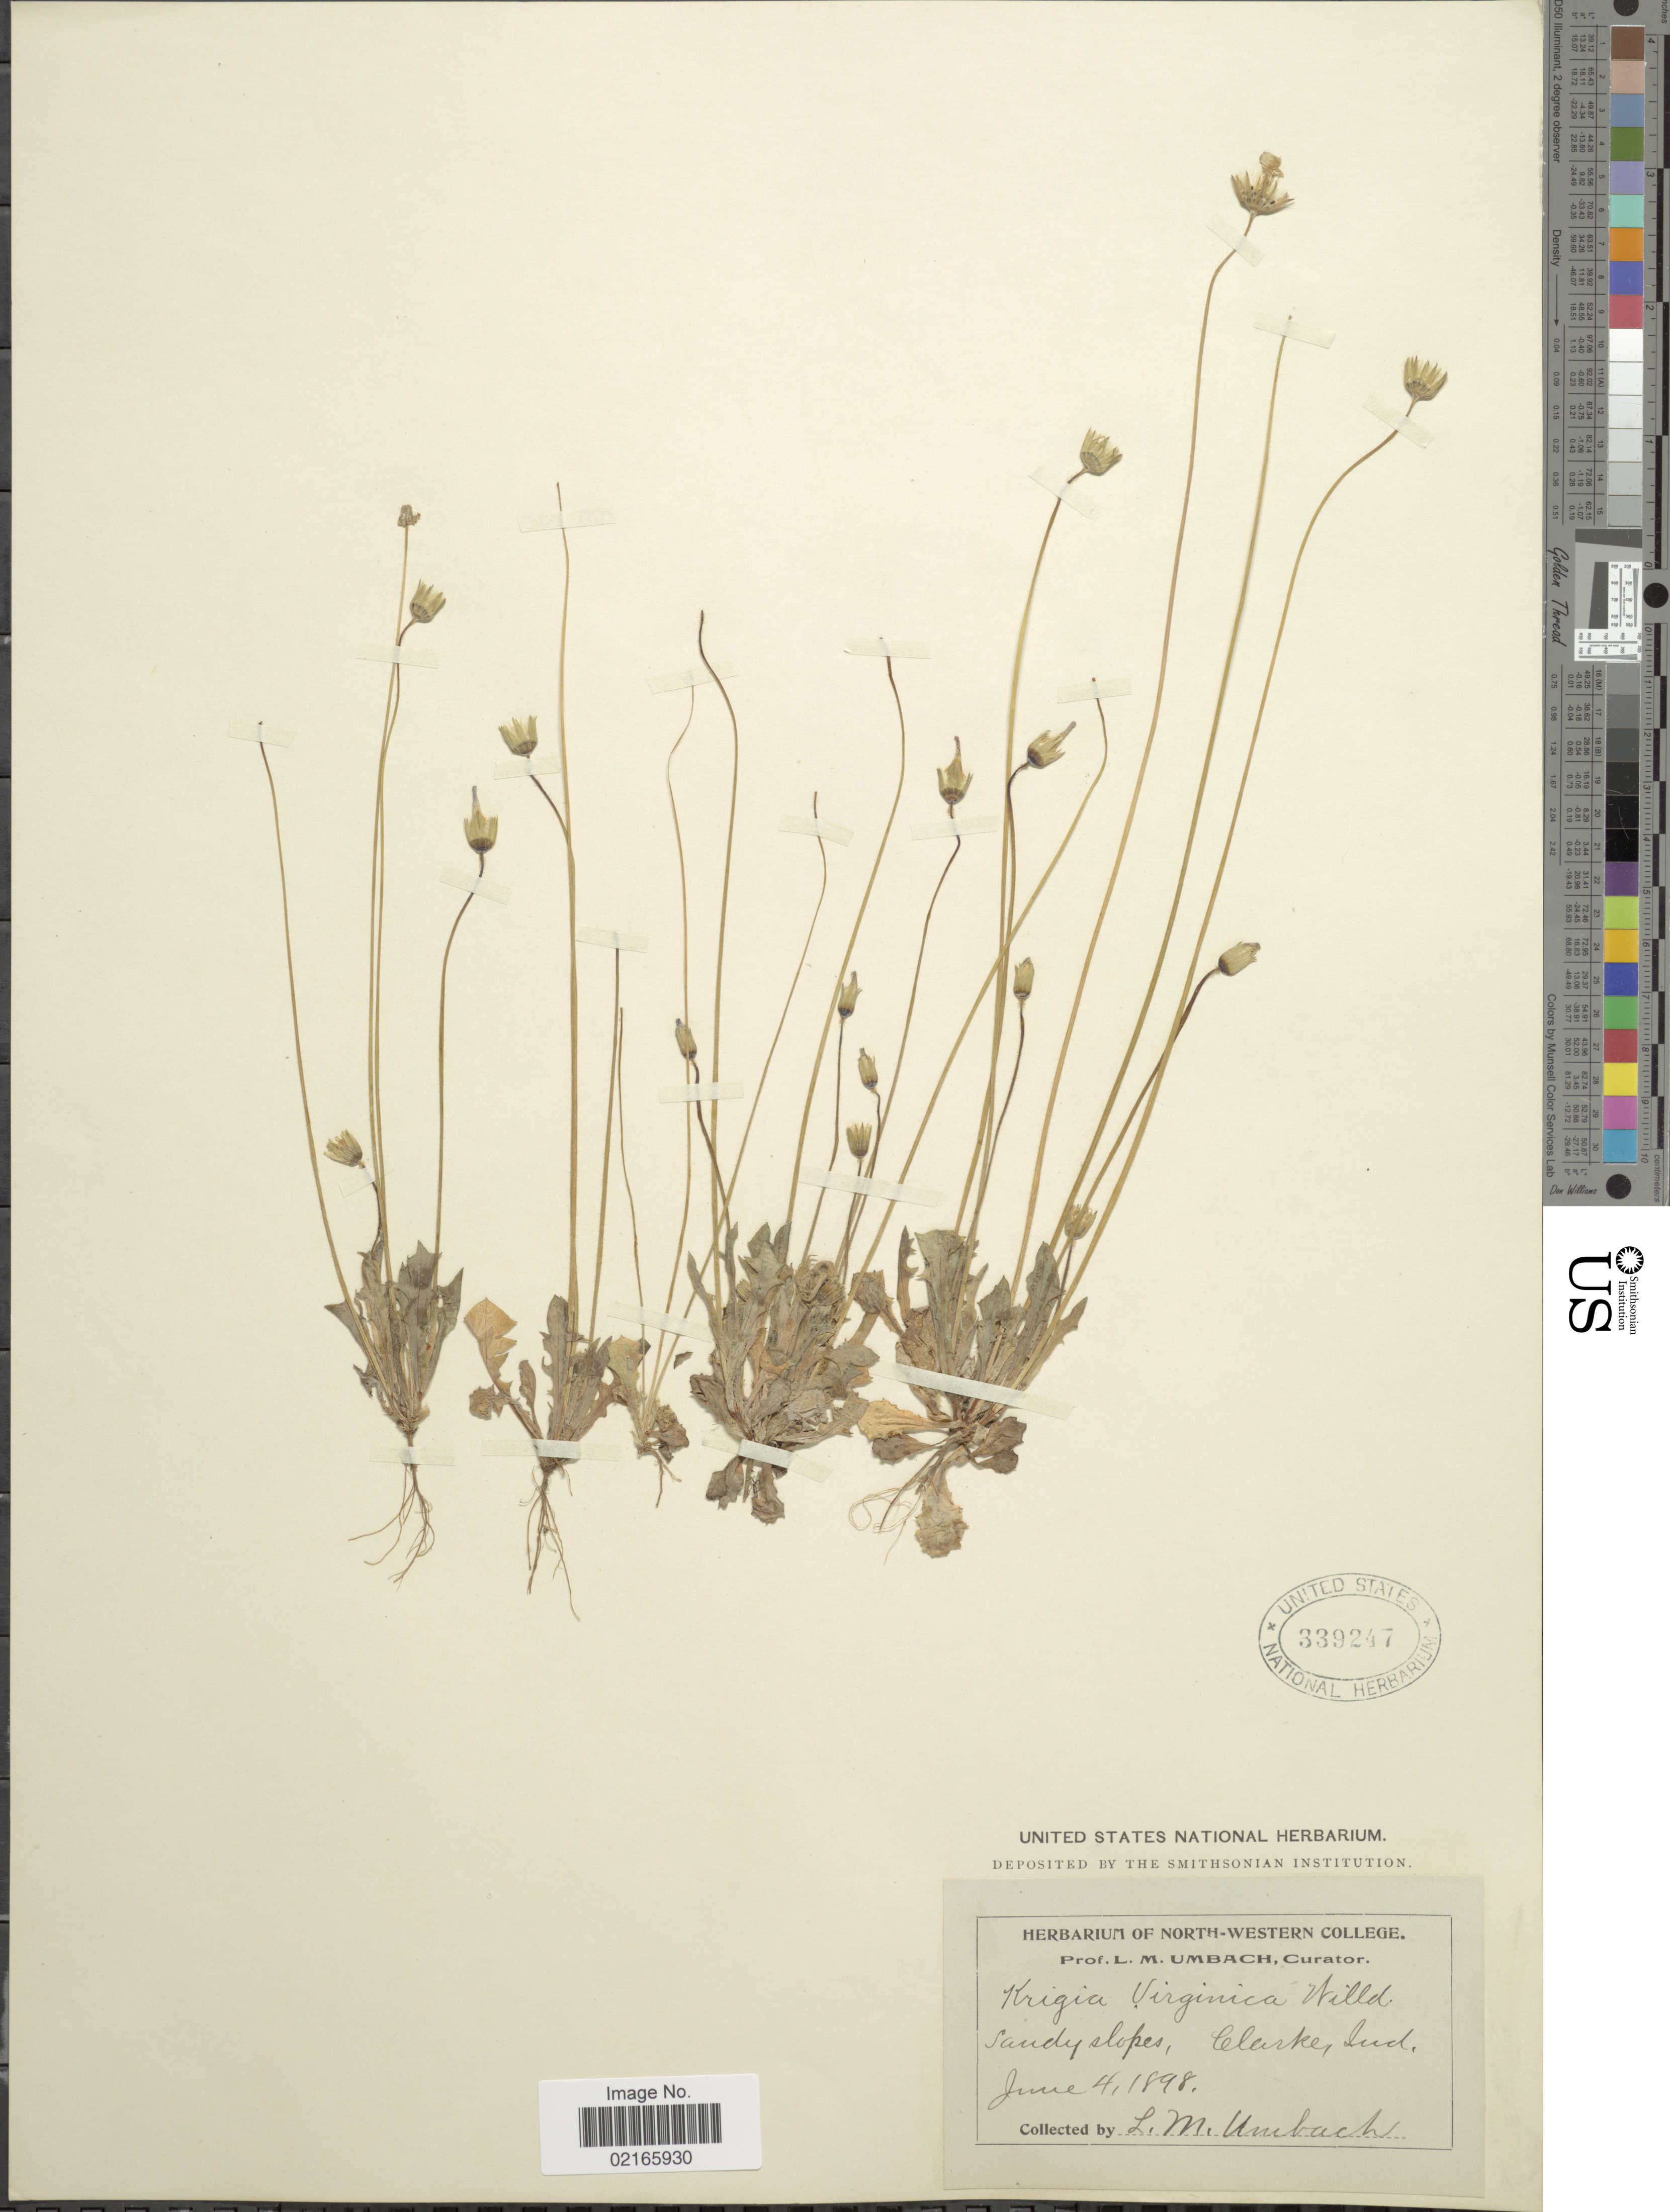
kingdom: Plantae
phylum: Tracheophyta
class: Magnoliopsida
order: Asterales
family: Asteraceae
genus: Krigia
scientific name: Krigia virginica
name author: (L.) Willd.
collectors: L. M. Umbach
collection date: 1898-06-04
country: United States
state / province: Indiana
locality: Sandy slopes, Clarke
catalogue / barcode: US 339247